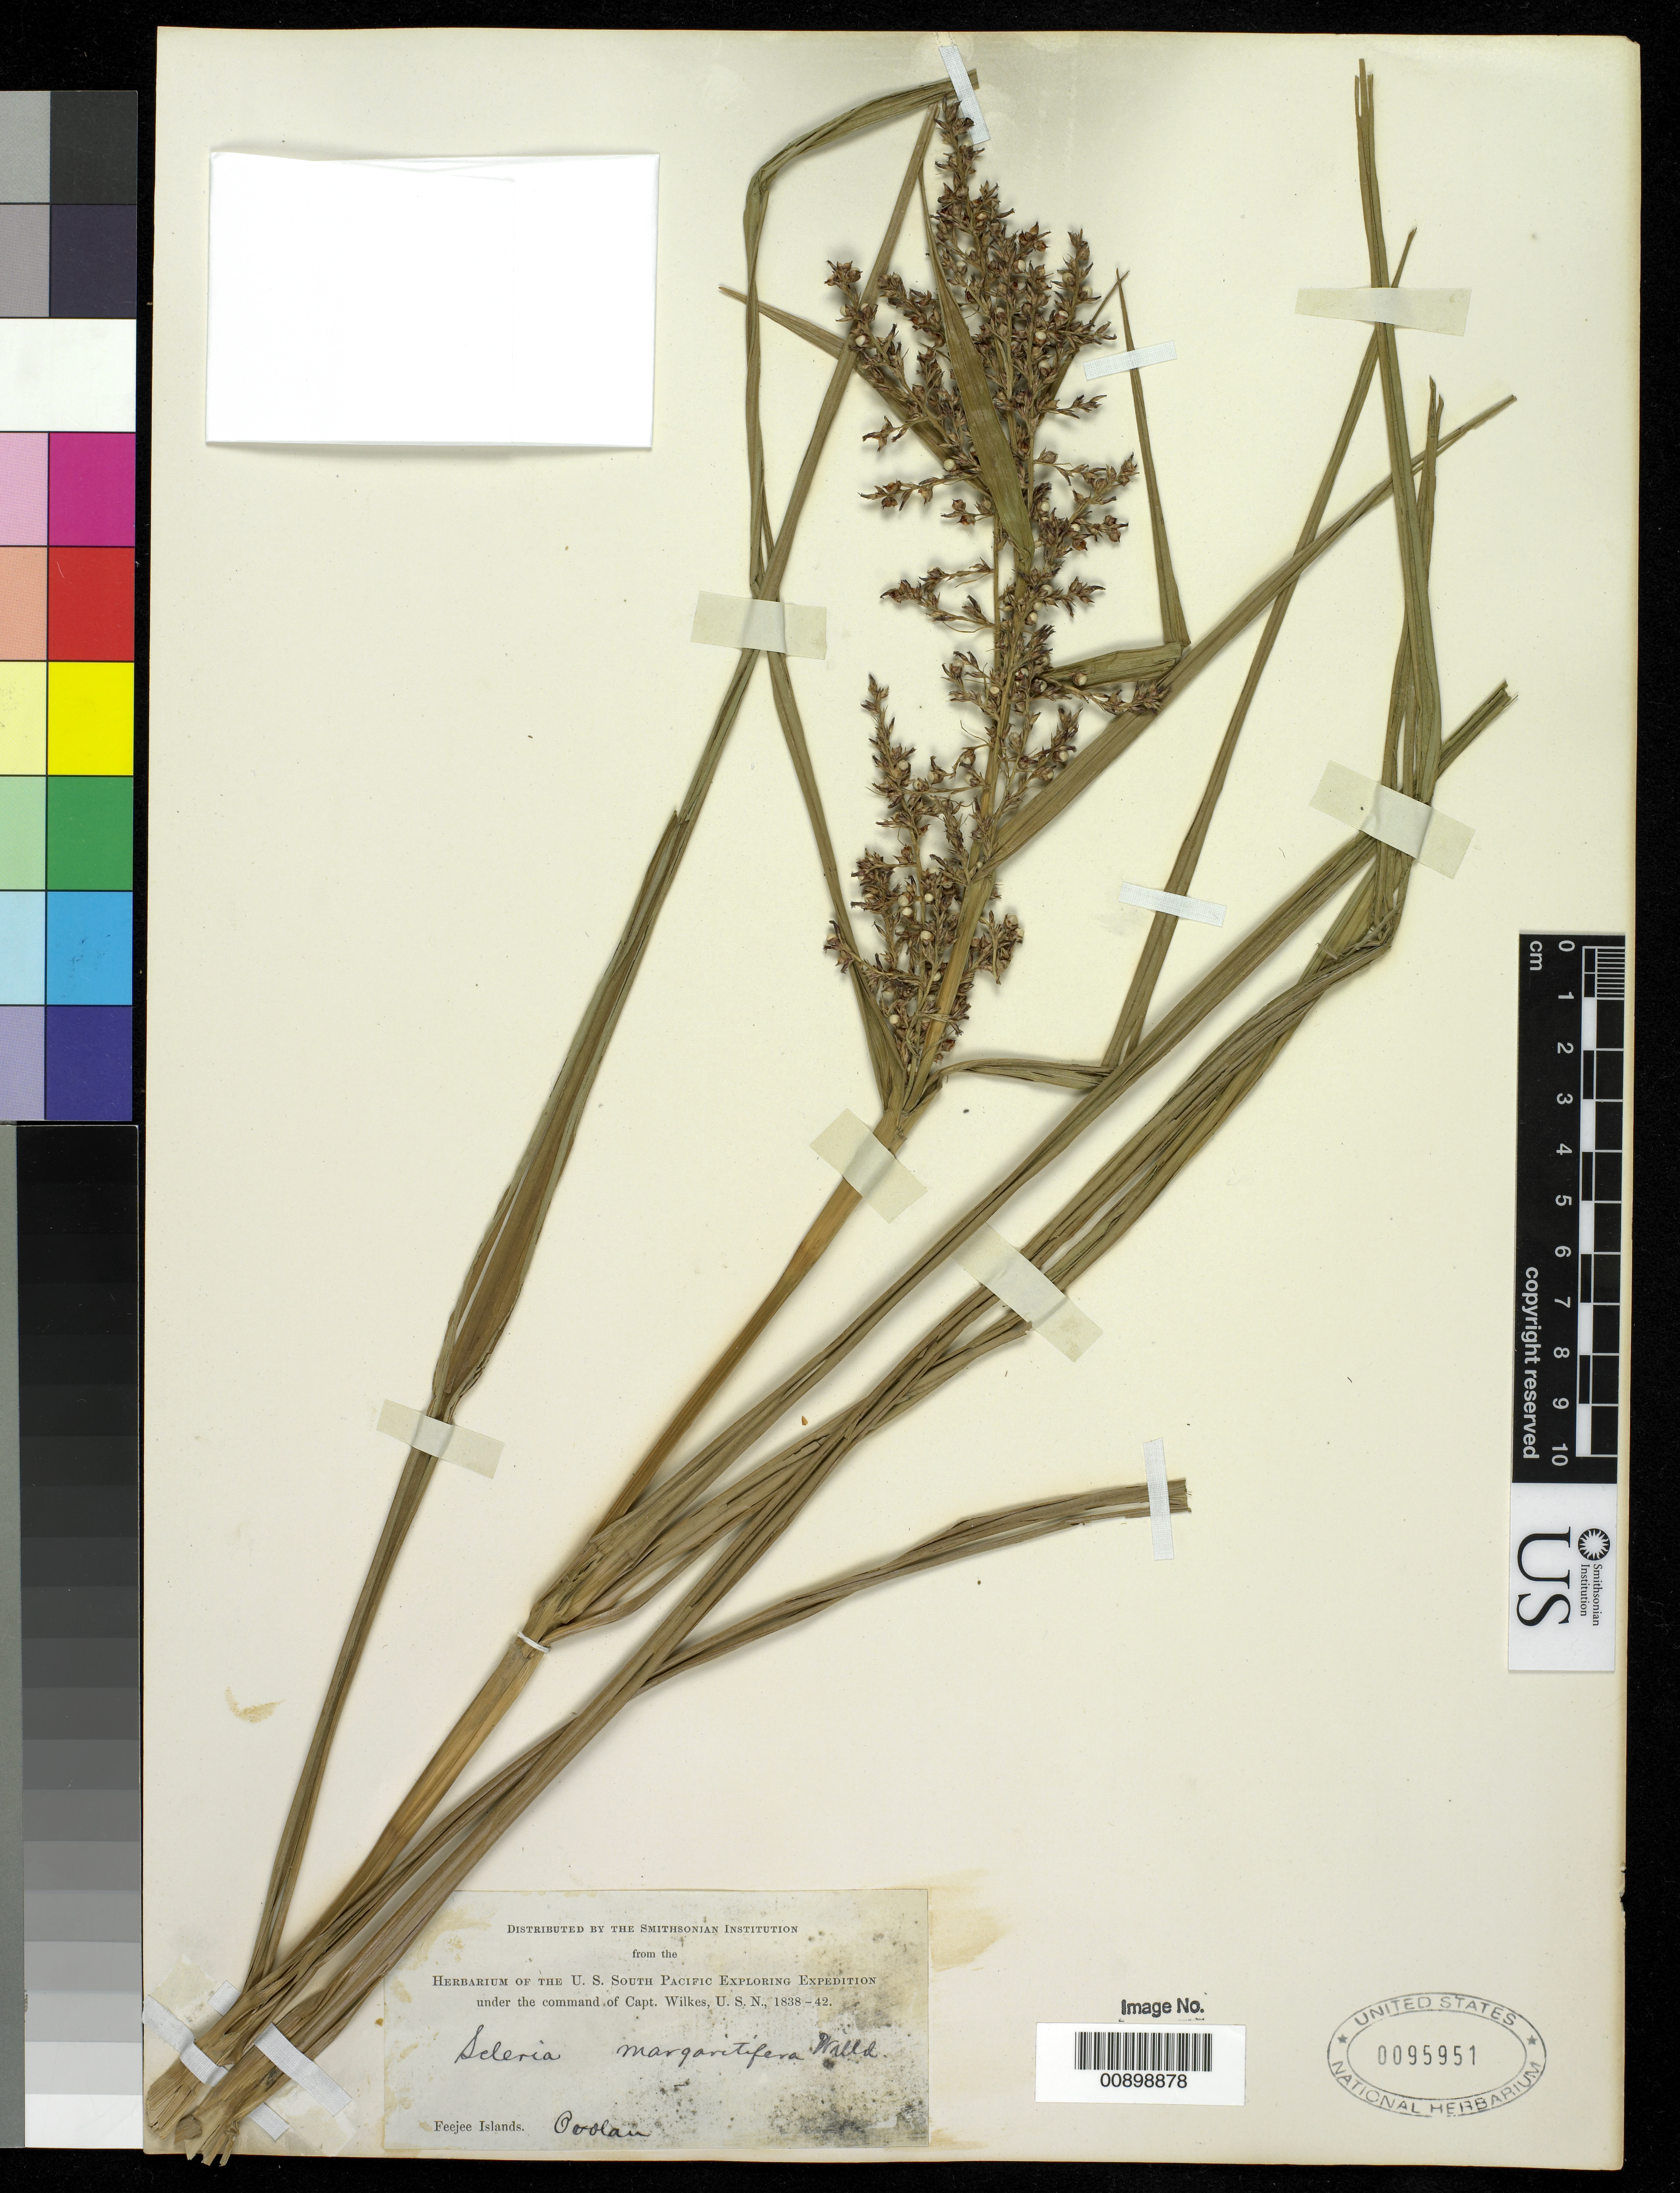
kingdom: Plantae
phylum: Tracheophyta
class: Liliopsida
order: Poales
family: Cyperaceae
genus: Scleria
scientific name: Scleria polycarpa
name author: Boeckeler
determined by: Strong, Mark T., (BOT), Smithsonian Institution - National Museum of Natural History (UNITED STATES)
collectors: Wilkes Explor. Exped.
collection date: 1838/1842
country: Fiji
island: Ovalau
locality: Ovolau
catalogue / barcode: US 95951